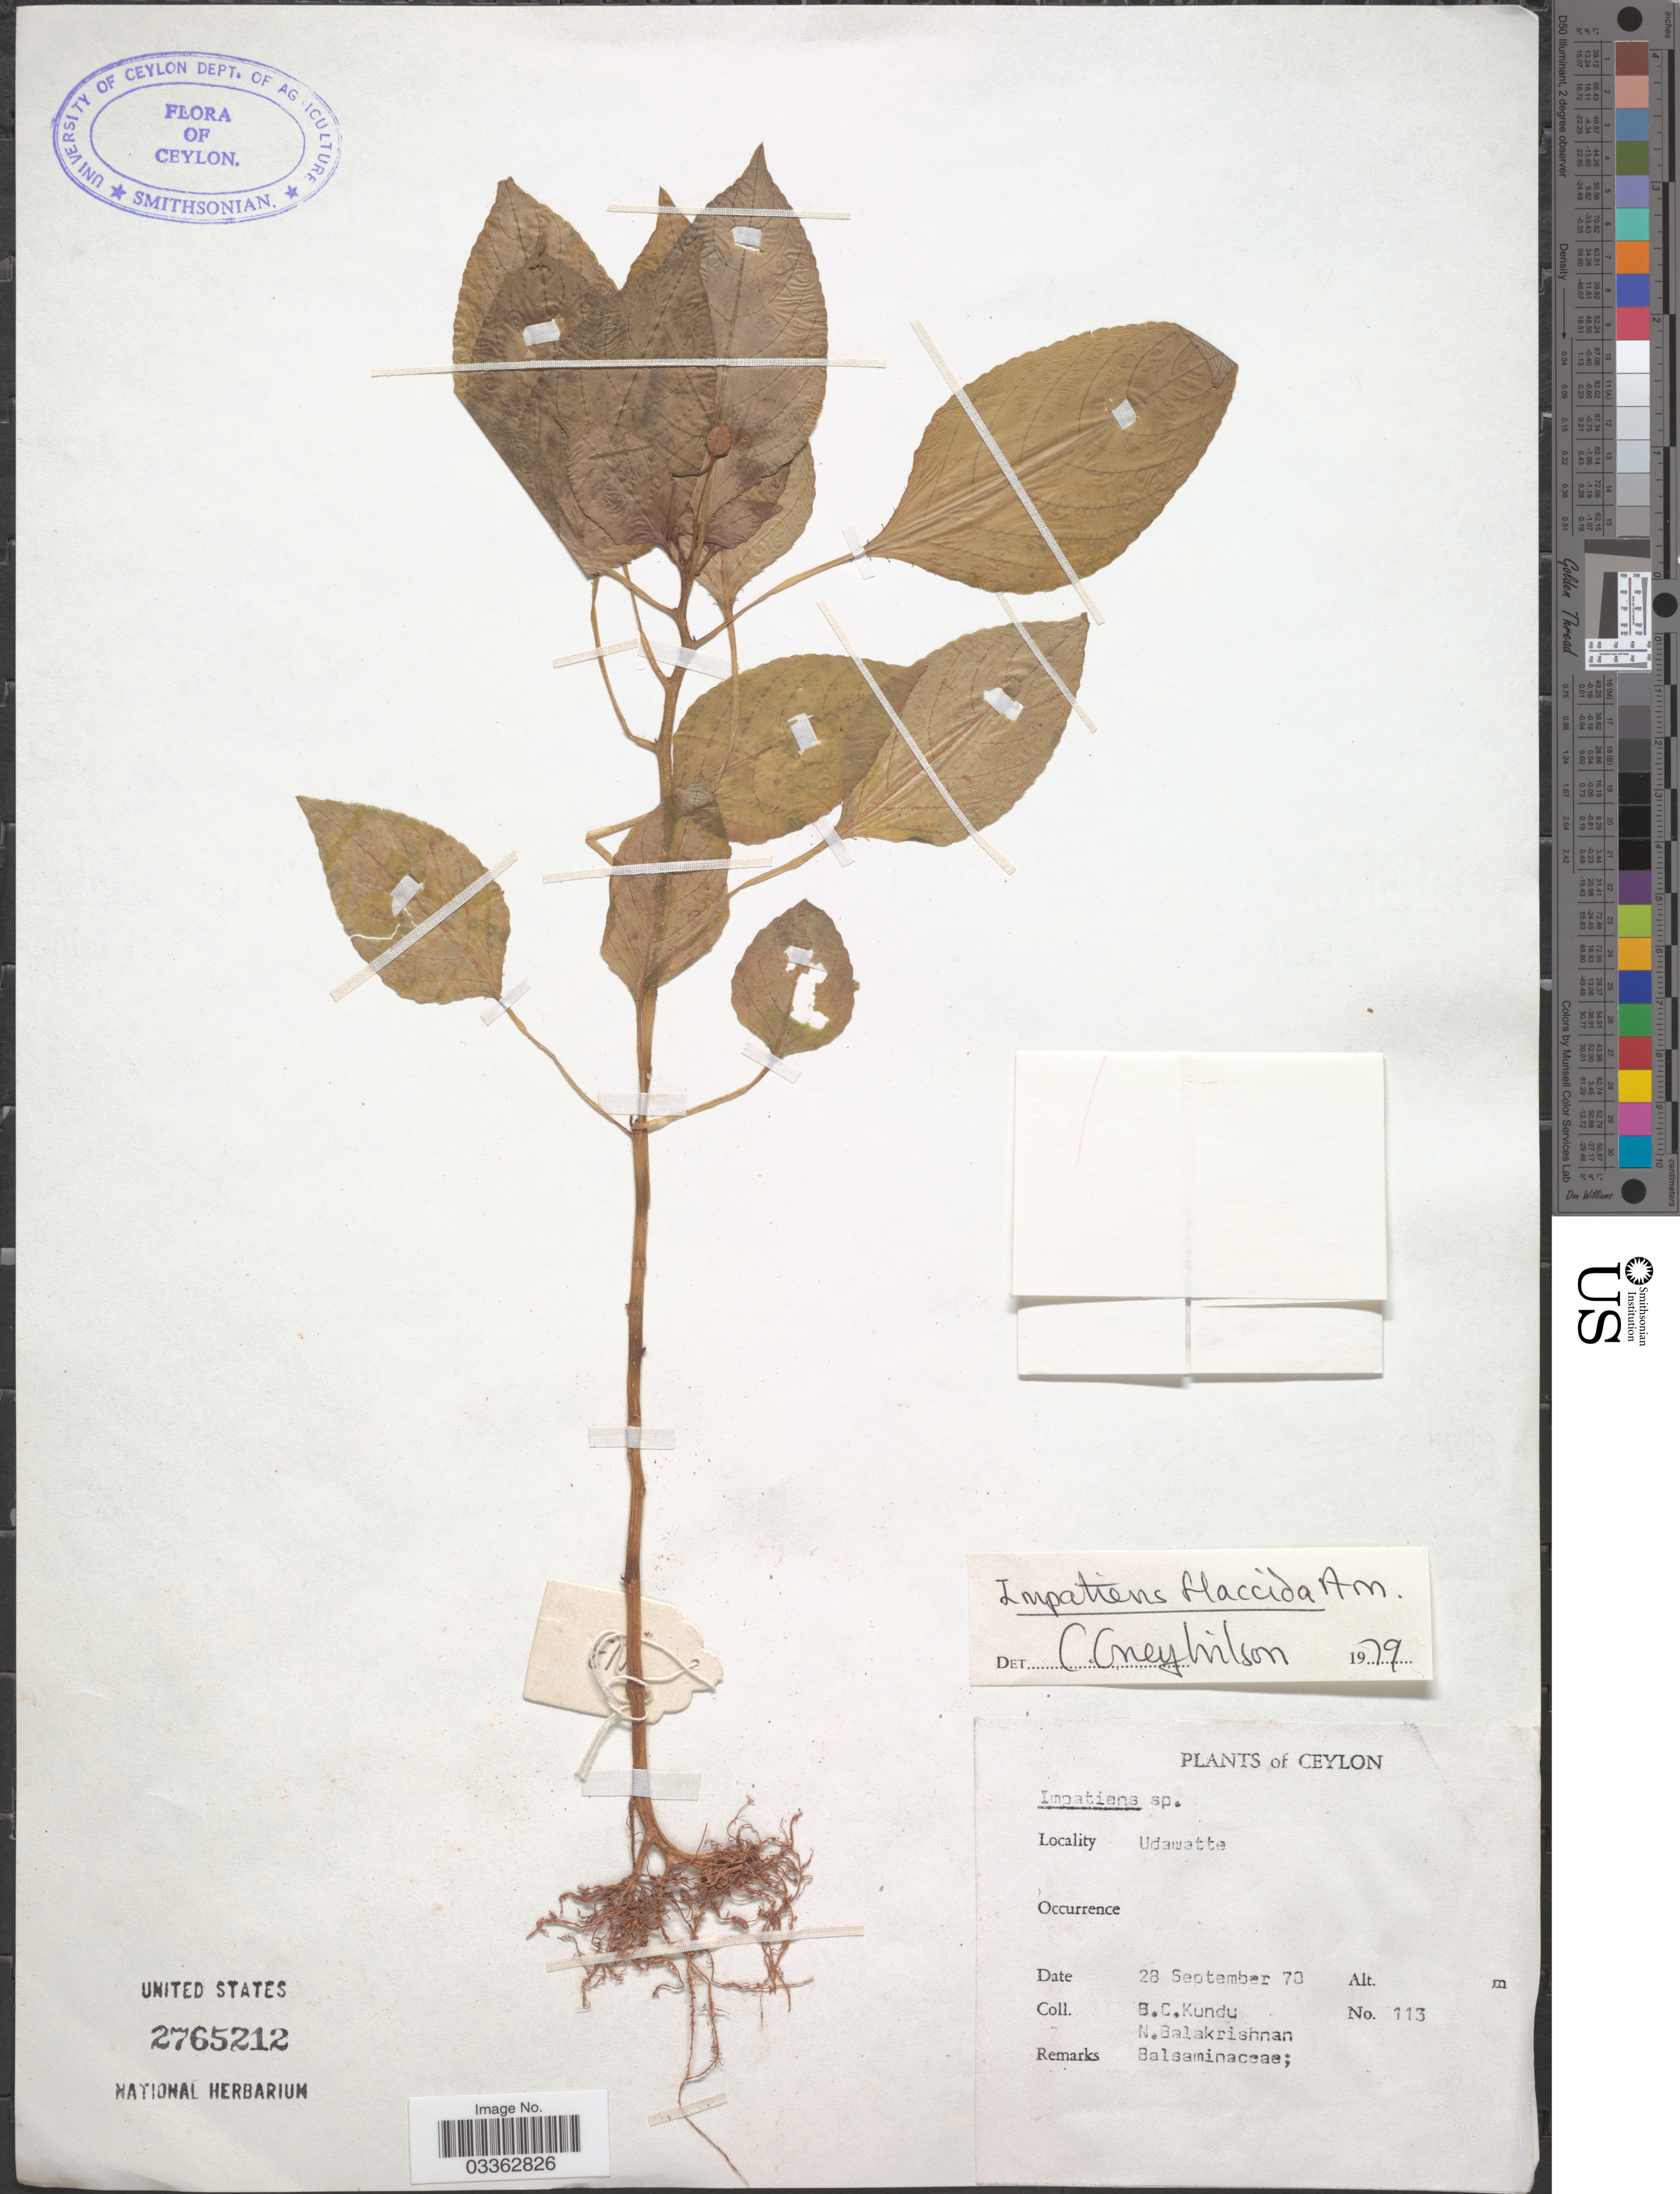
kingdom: Plantae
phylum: Tracheophyta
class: Magnoliopsida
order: Ericales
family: Balsaminaceae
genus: Impatiens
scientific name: Impatiens flaccida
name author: Arn.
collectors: B. C. Kundu & N. Balakrishnan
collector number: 113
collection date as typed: Transcribed d/m/y: 28/9/70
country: Sri Lanka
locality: Ceylon. Udawatta.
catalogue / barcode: US 2765212